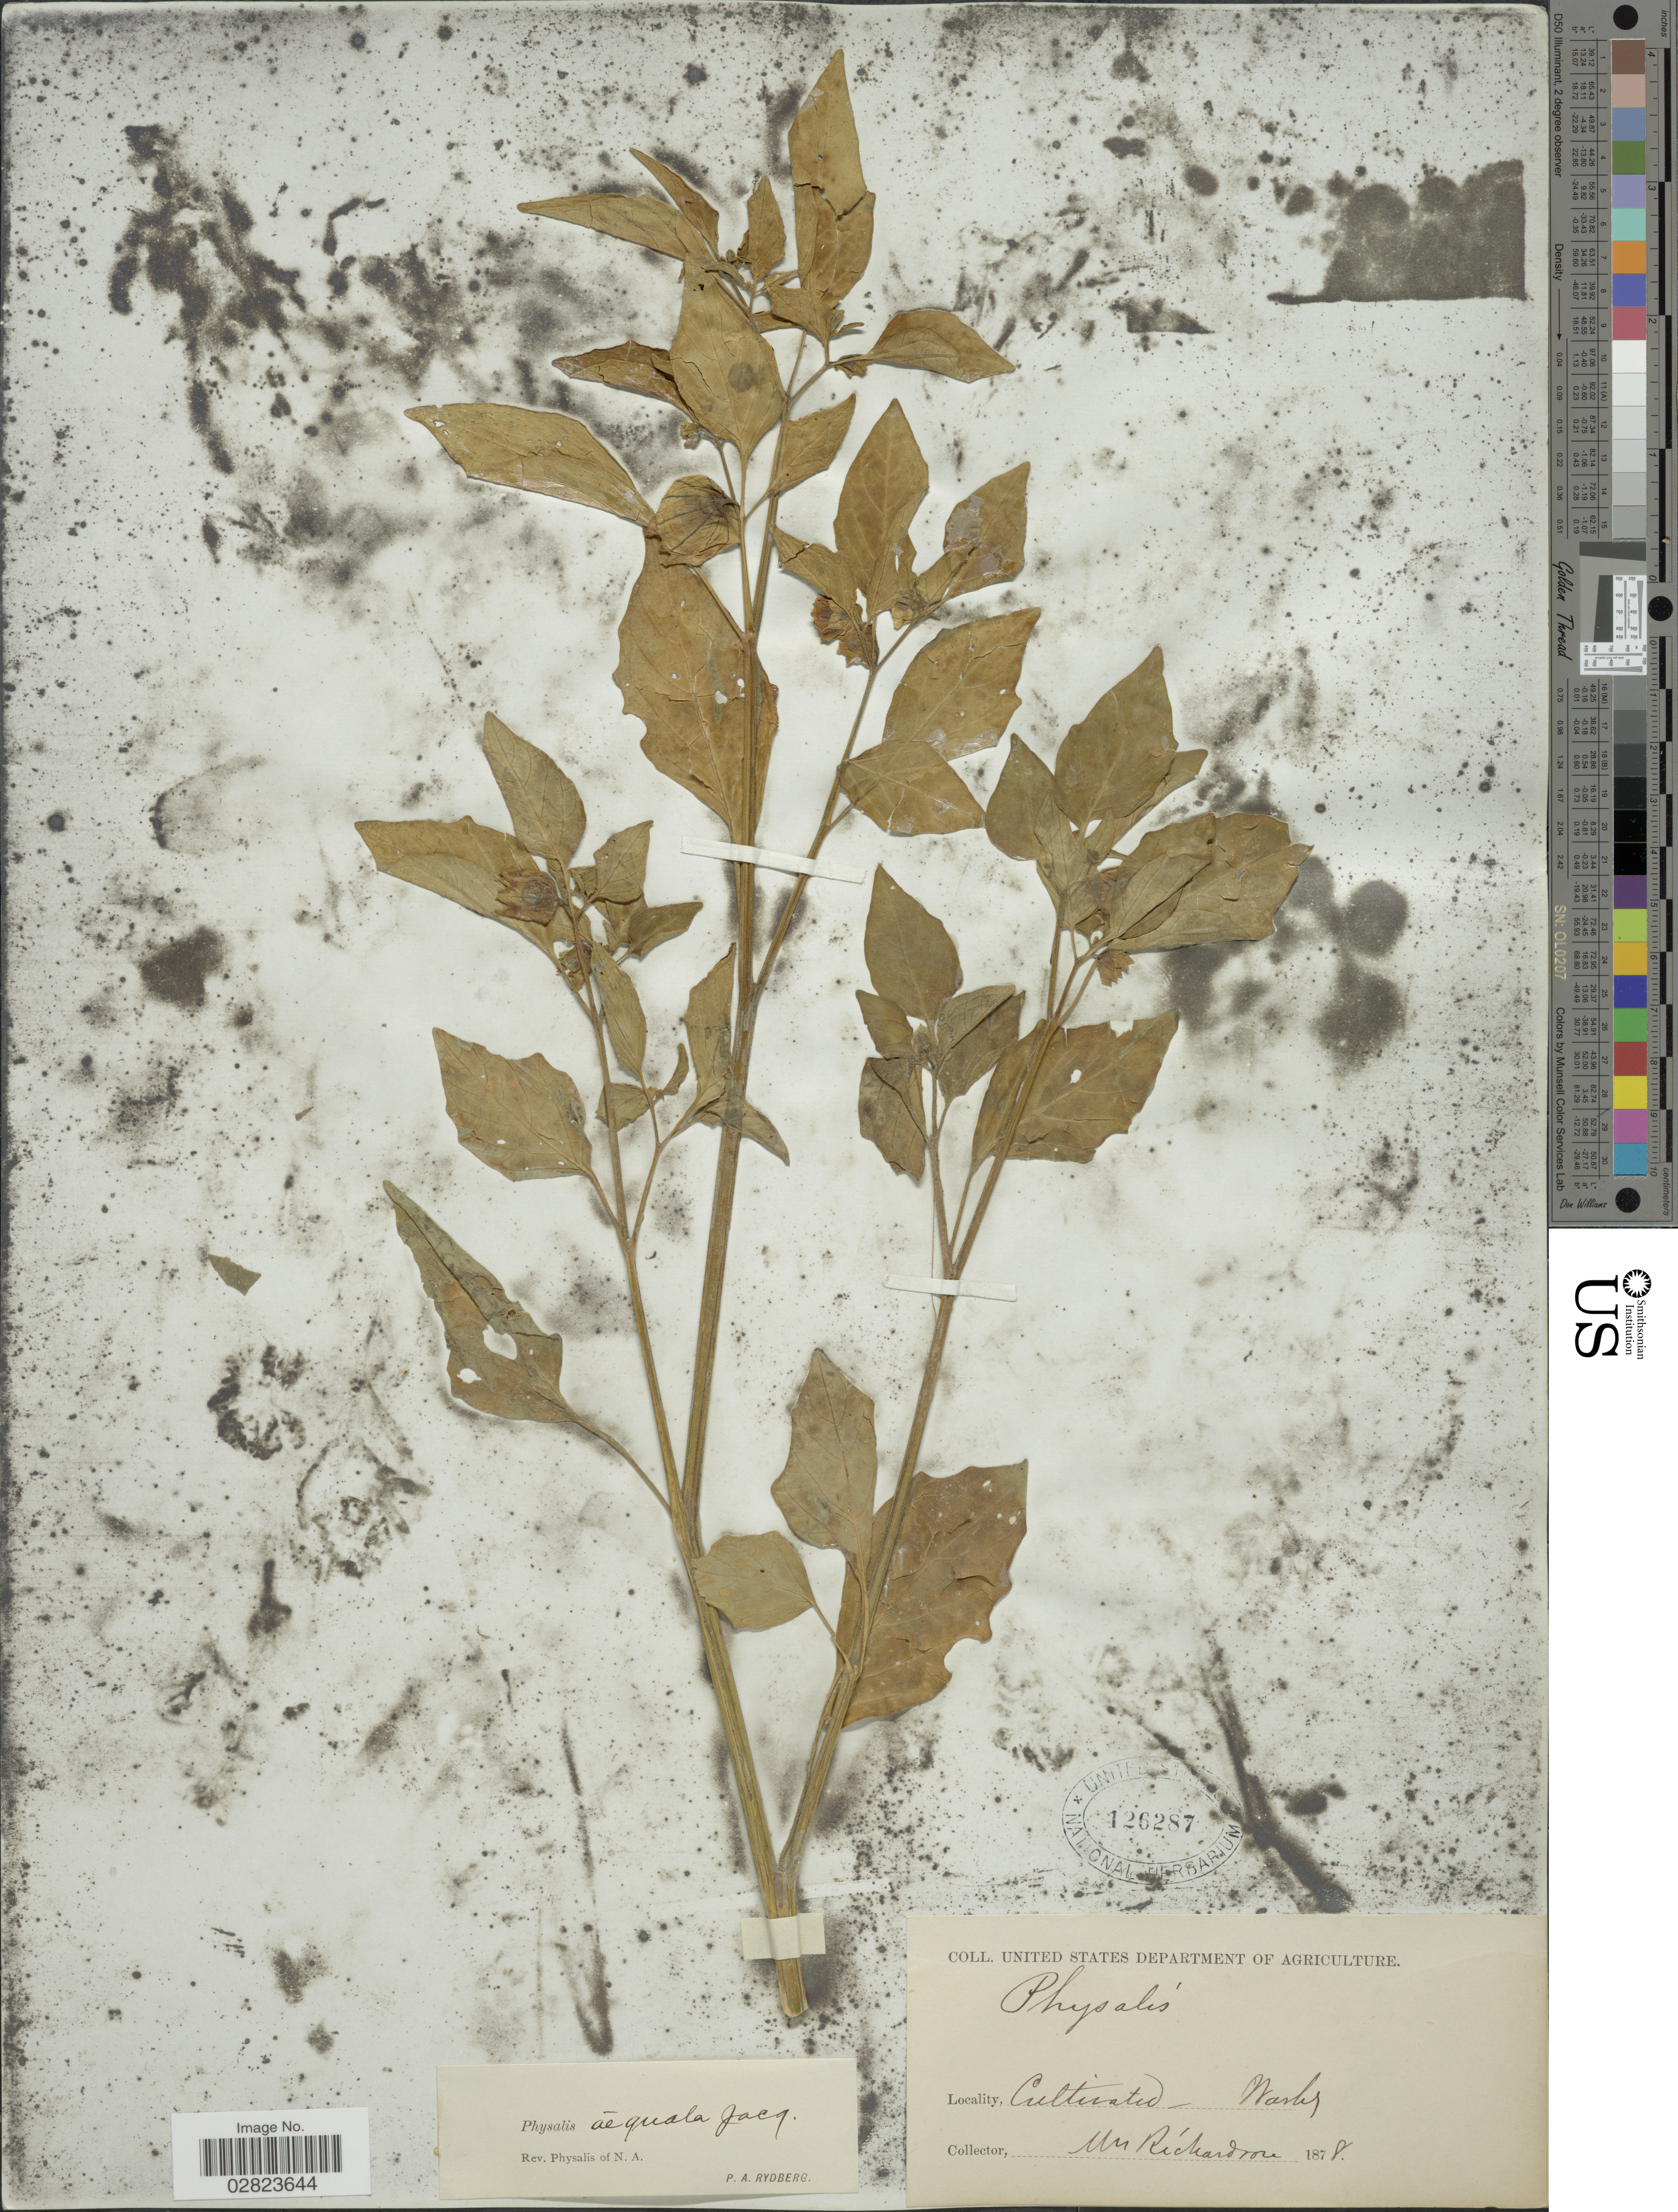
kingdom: Plantae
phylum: Tracheophyta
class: Magnoliopsida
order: Solanales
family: Solanaceae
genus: Physalis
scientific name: Physalis ixocarpa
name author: Brot. ex Hornem.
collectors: Richardson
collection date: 1878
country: United States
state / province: Washington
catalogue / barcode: US 126287